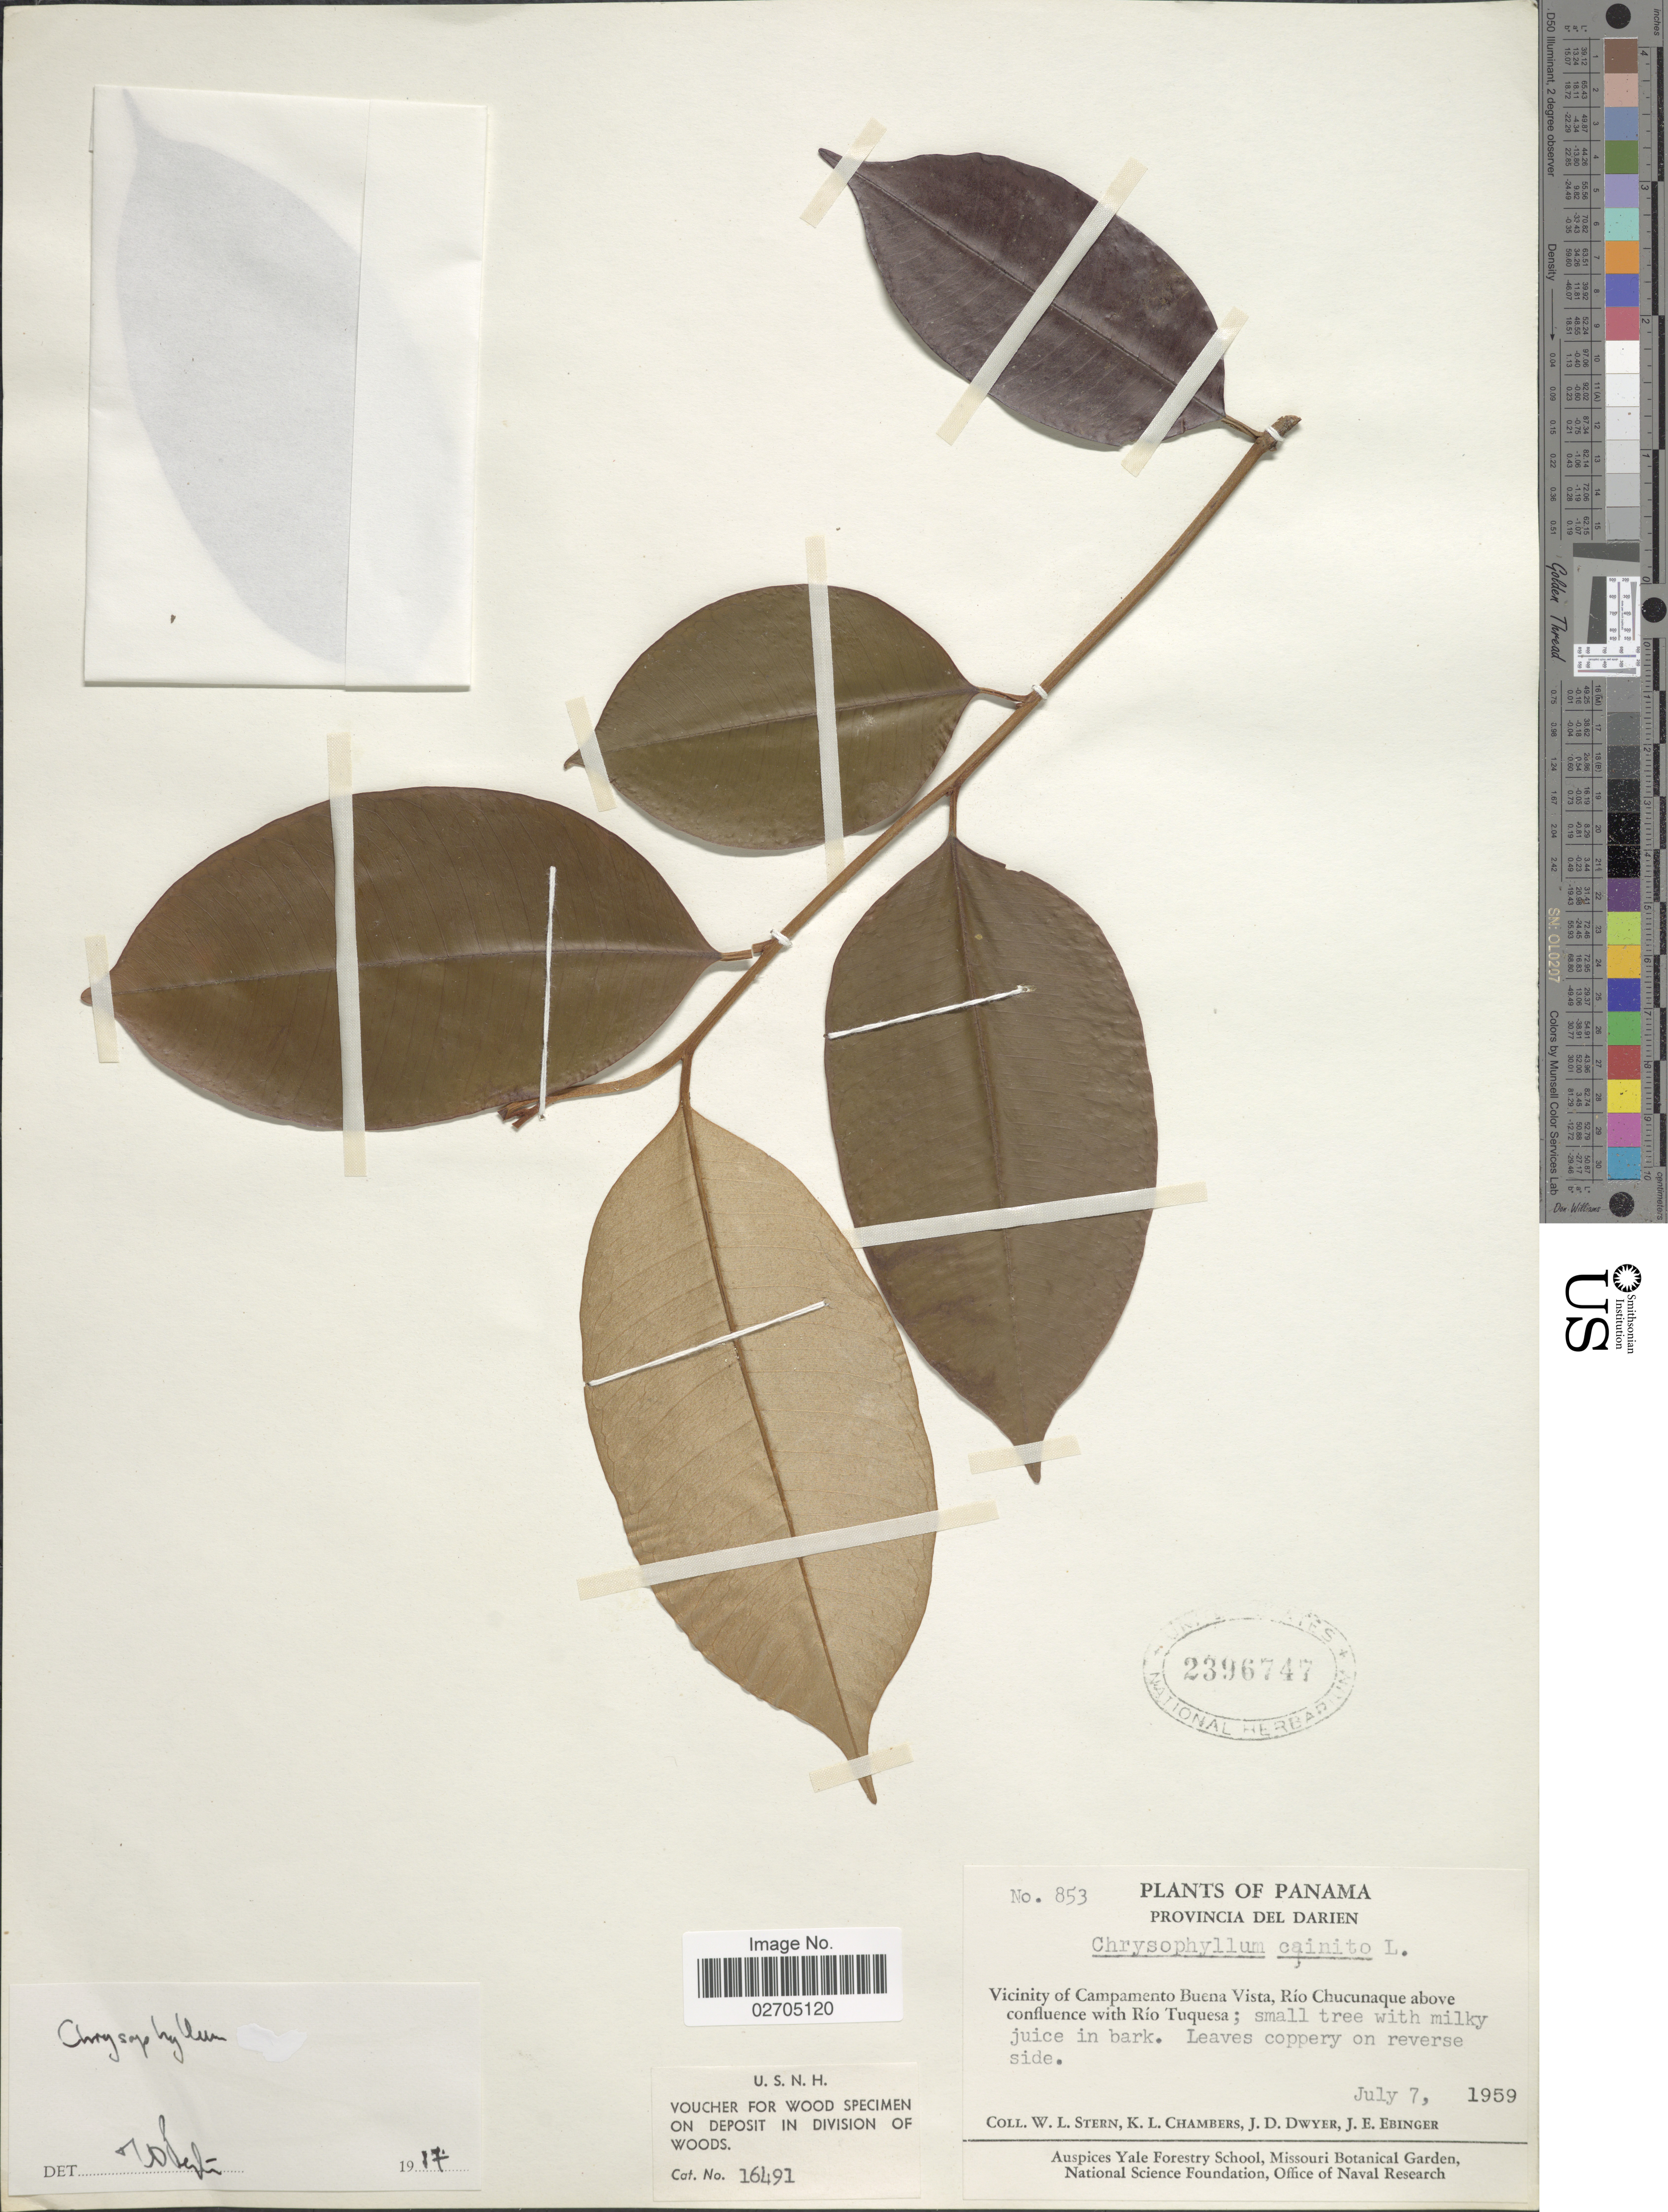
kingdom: Plantae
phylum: Tracheophyta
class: Magnoliopsida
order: Ericales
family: Sapotaceae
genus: Chrysophyllum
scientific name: Chrysophyllum sp.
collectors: W. L. Stern, K. Chambers, J. D. Dwyer & J. Ebinger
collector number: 853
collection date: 1959-07-07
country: Panama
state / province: Darién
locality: Vicinity of Campamento Buena Vista, Rio Chucunaque above confluence with Rio Tuquesa.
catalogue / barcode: US 2396747